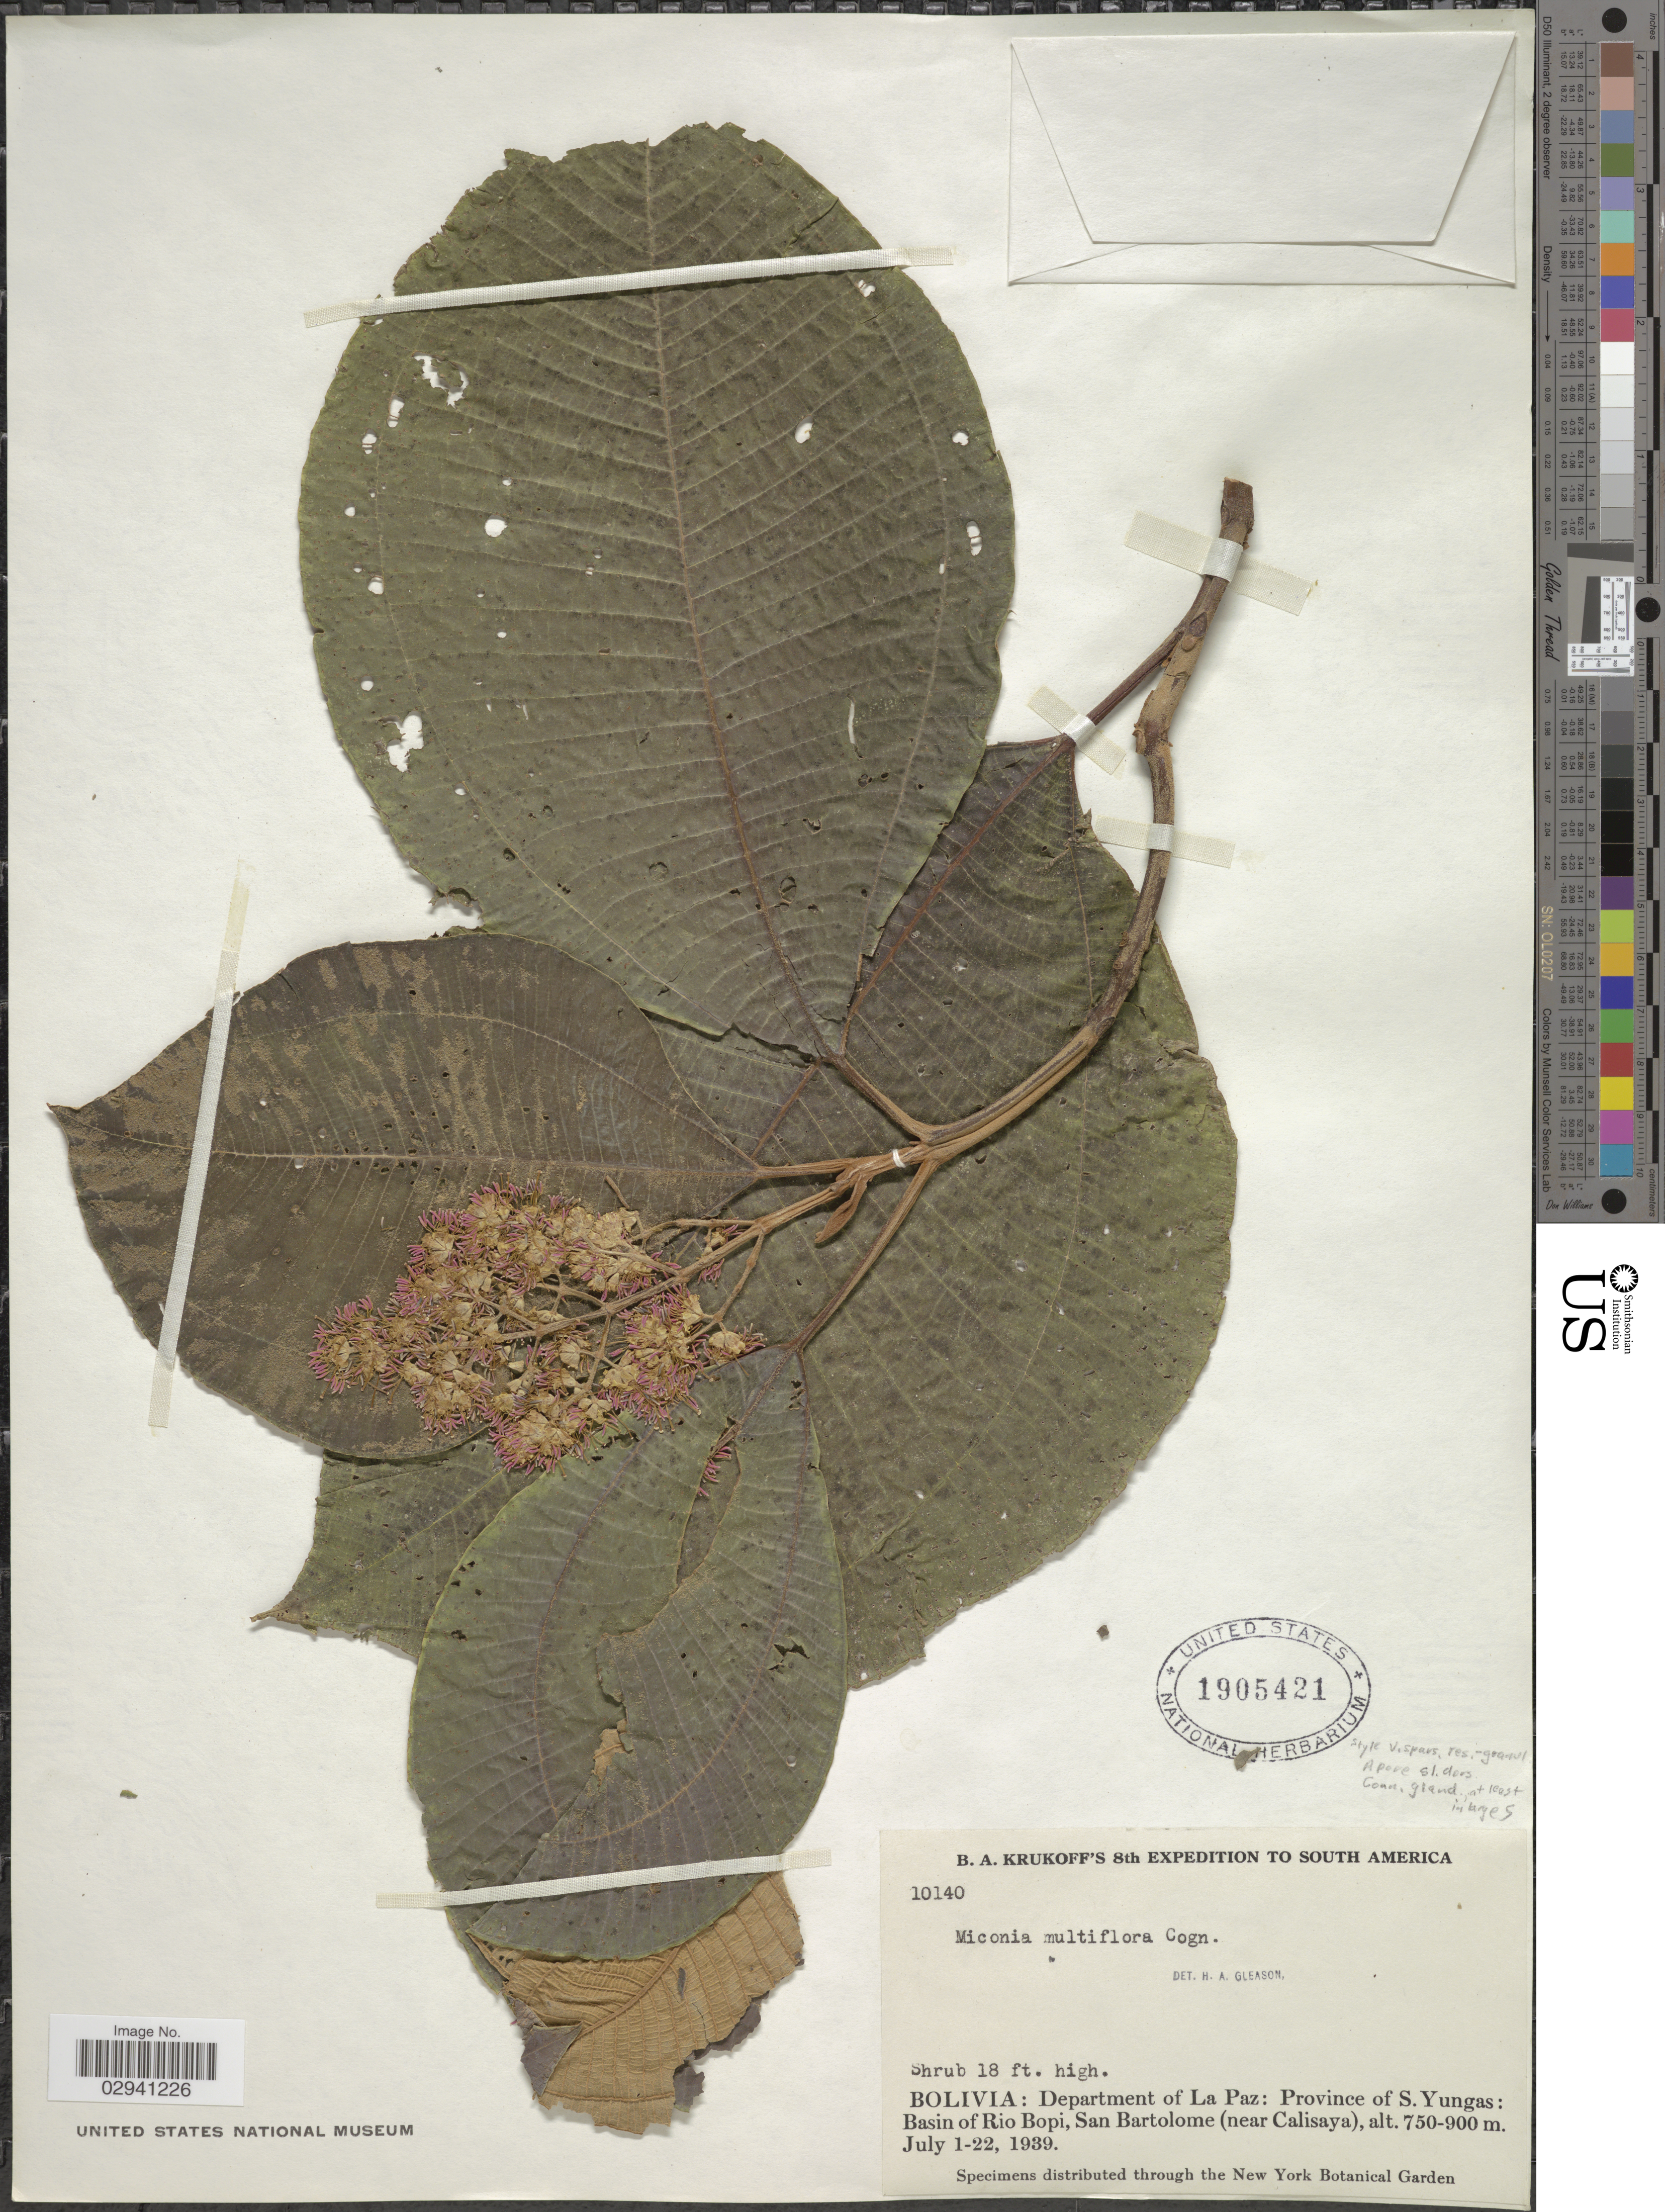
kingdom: Plantae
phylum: Tracheophyta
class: Magnoliopsida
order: Myrtales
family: Melastomataceae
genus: Miconia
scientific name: Miconia multiflora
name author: Cogn.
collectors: B. A. Krukoff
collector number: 10140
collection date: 1939-07-01/1939-07-22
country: Bolivia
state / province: La Paz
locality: Department of La Paz: Province of S. Yungas: Basin of Rio Bopi, San Bartolome (near Calisaya).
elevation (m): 750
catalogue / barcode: US 1905421